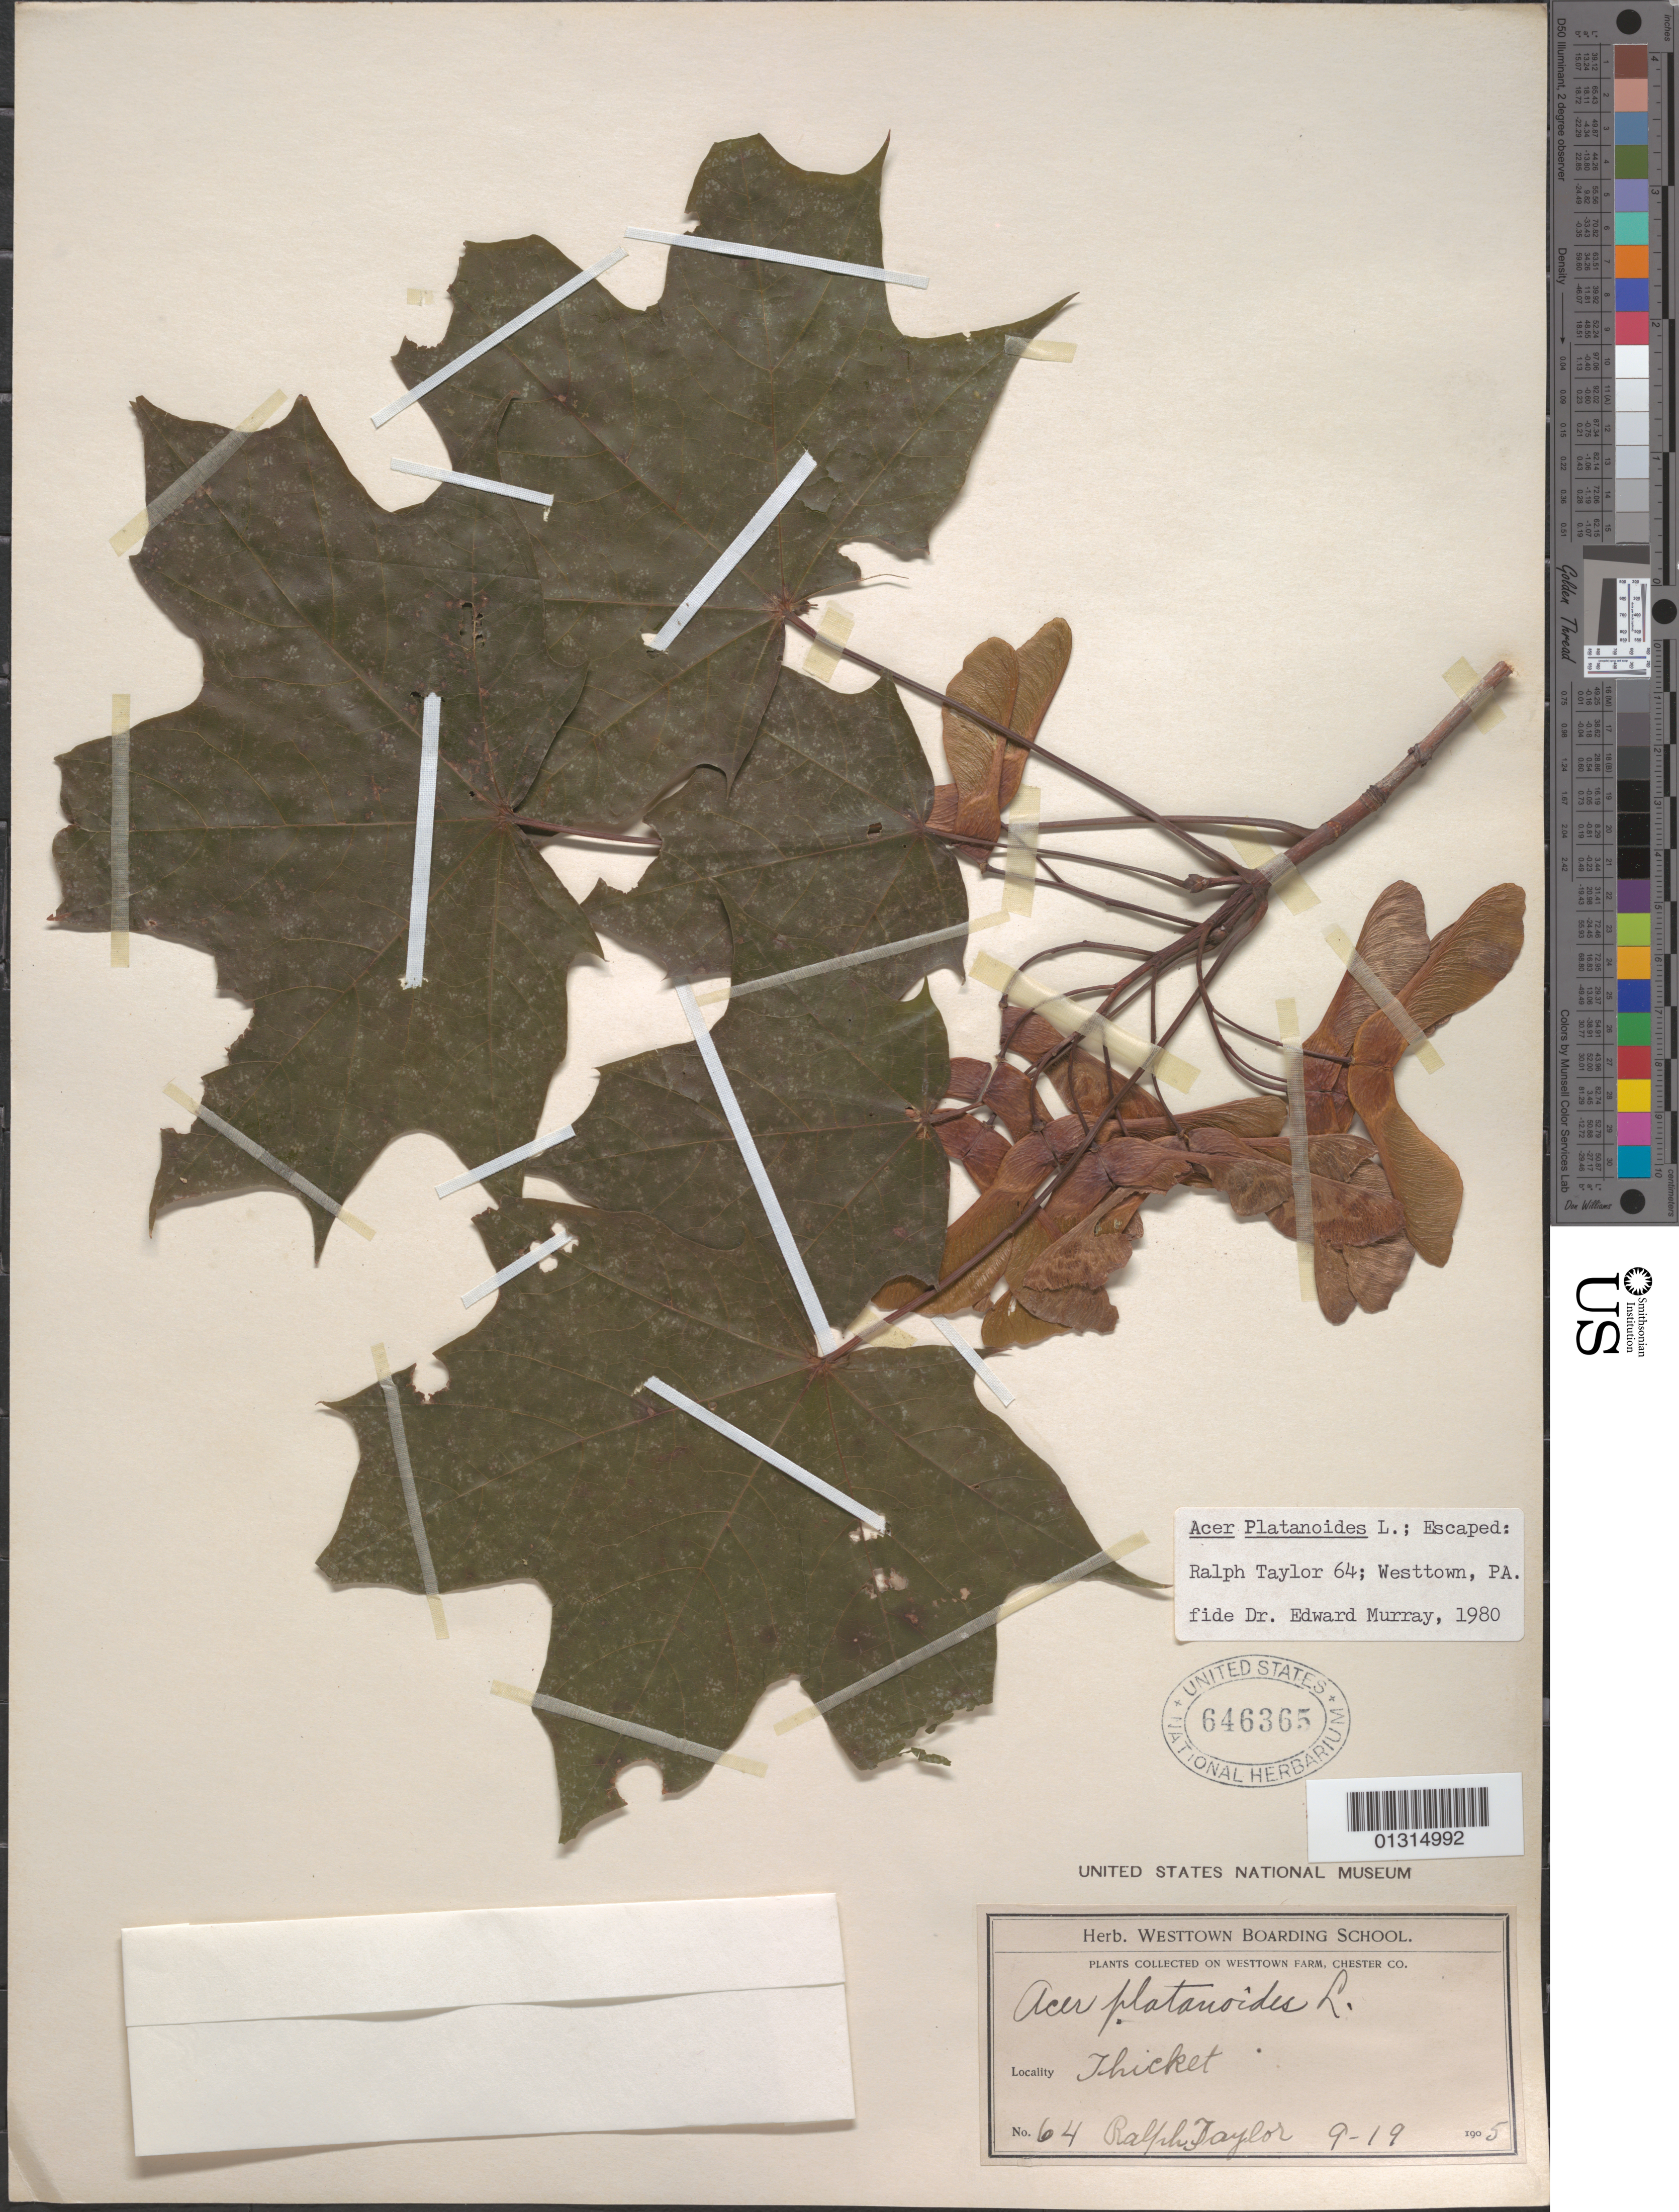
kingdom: Plantae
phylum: Tracheophyta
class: Magnoliopsida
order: Sapindales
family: Sapindaceae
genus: Acer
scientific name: Acer platanoides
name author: L.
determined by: Murray, Edward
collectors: R. Taylor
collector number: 64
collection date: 1905-09-19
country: United States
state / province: Pennsylvania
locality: Westtown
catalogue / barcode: US 646365